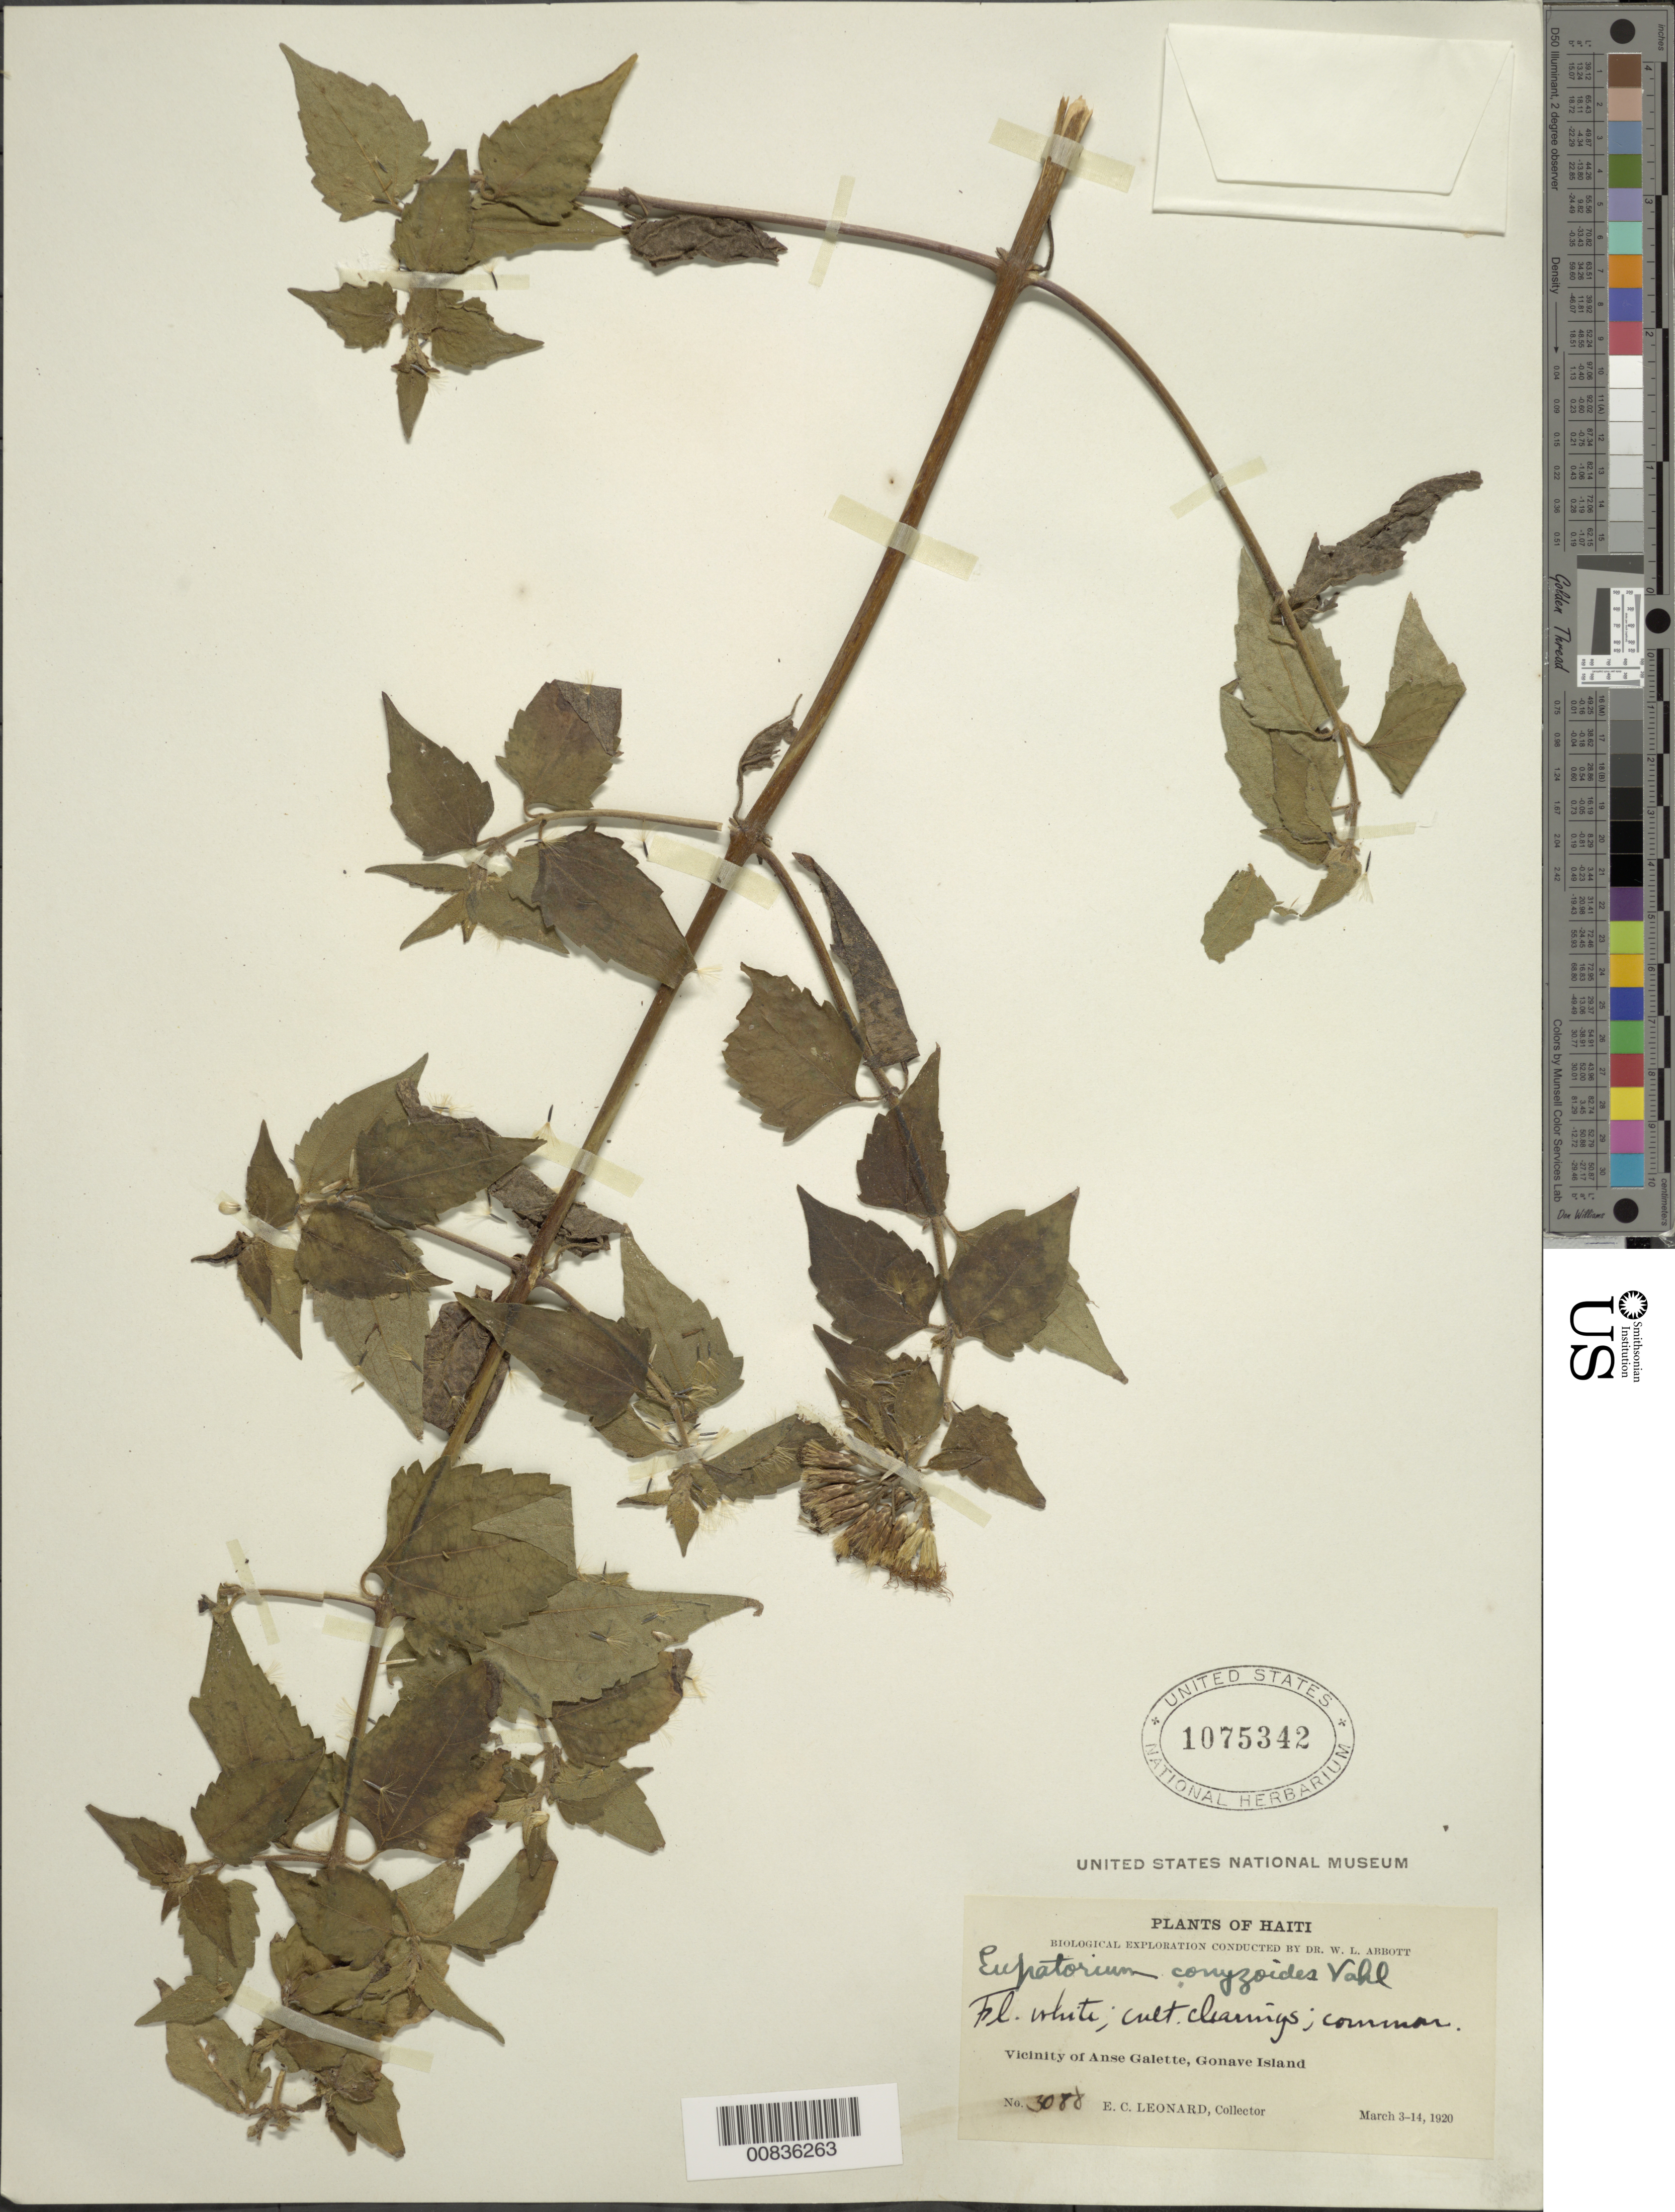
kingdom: Plantae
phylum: Tracheophyta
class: Magnoliopsida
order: Asterales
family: Asteraceae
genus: Chromolaena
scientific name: Chromolaena odorata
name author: (L.) R.M. King & H. Rob.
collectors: E. C. Leonard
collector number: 3088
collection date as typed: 03 Mar 1920 to 14 Mar 1920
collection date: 1920-03-03/1920-03-14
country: Haiti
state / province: Ouest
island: Île de la Gonâve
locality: Vicinity of Anse Galette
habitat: Cultivated clearings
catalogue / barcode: US 1075342